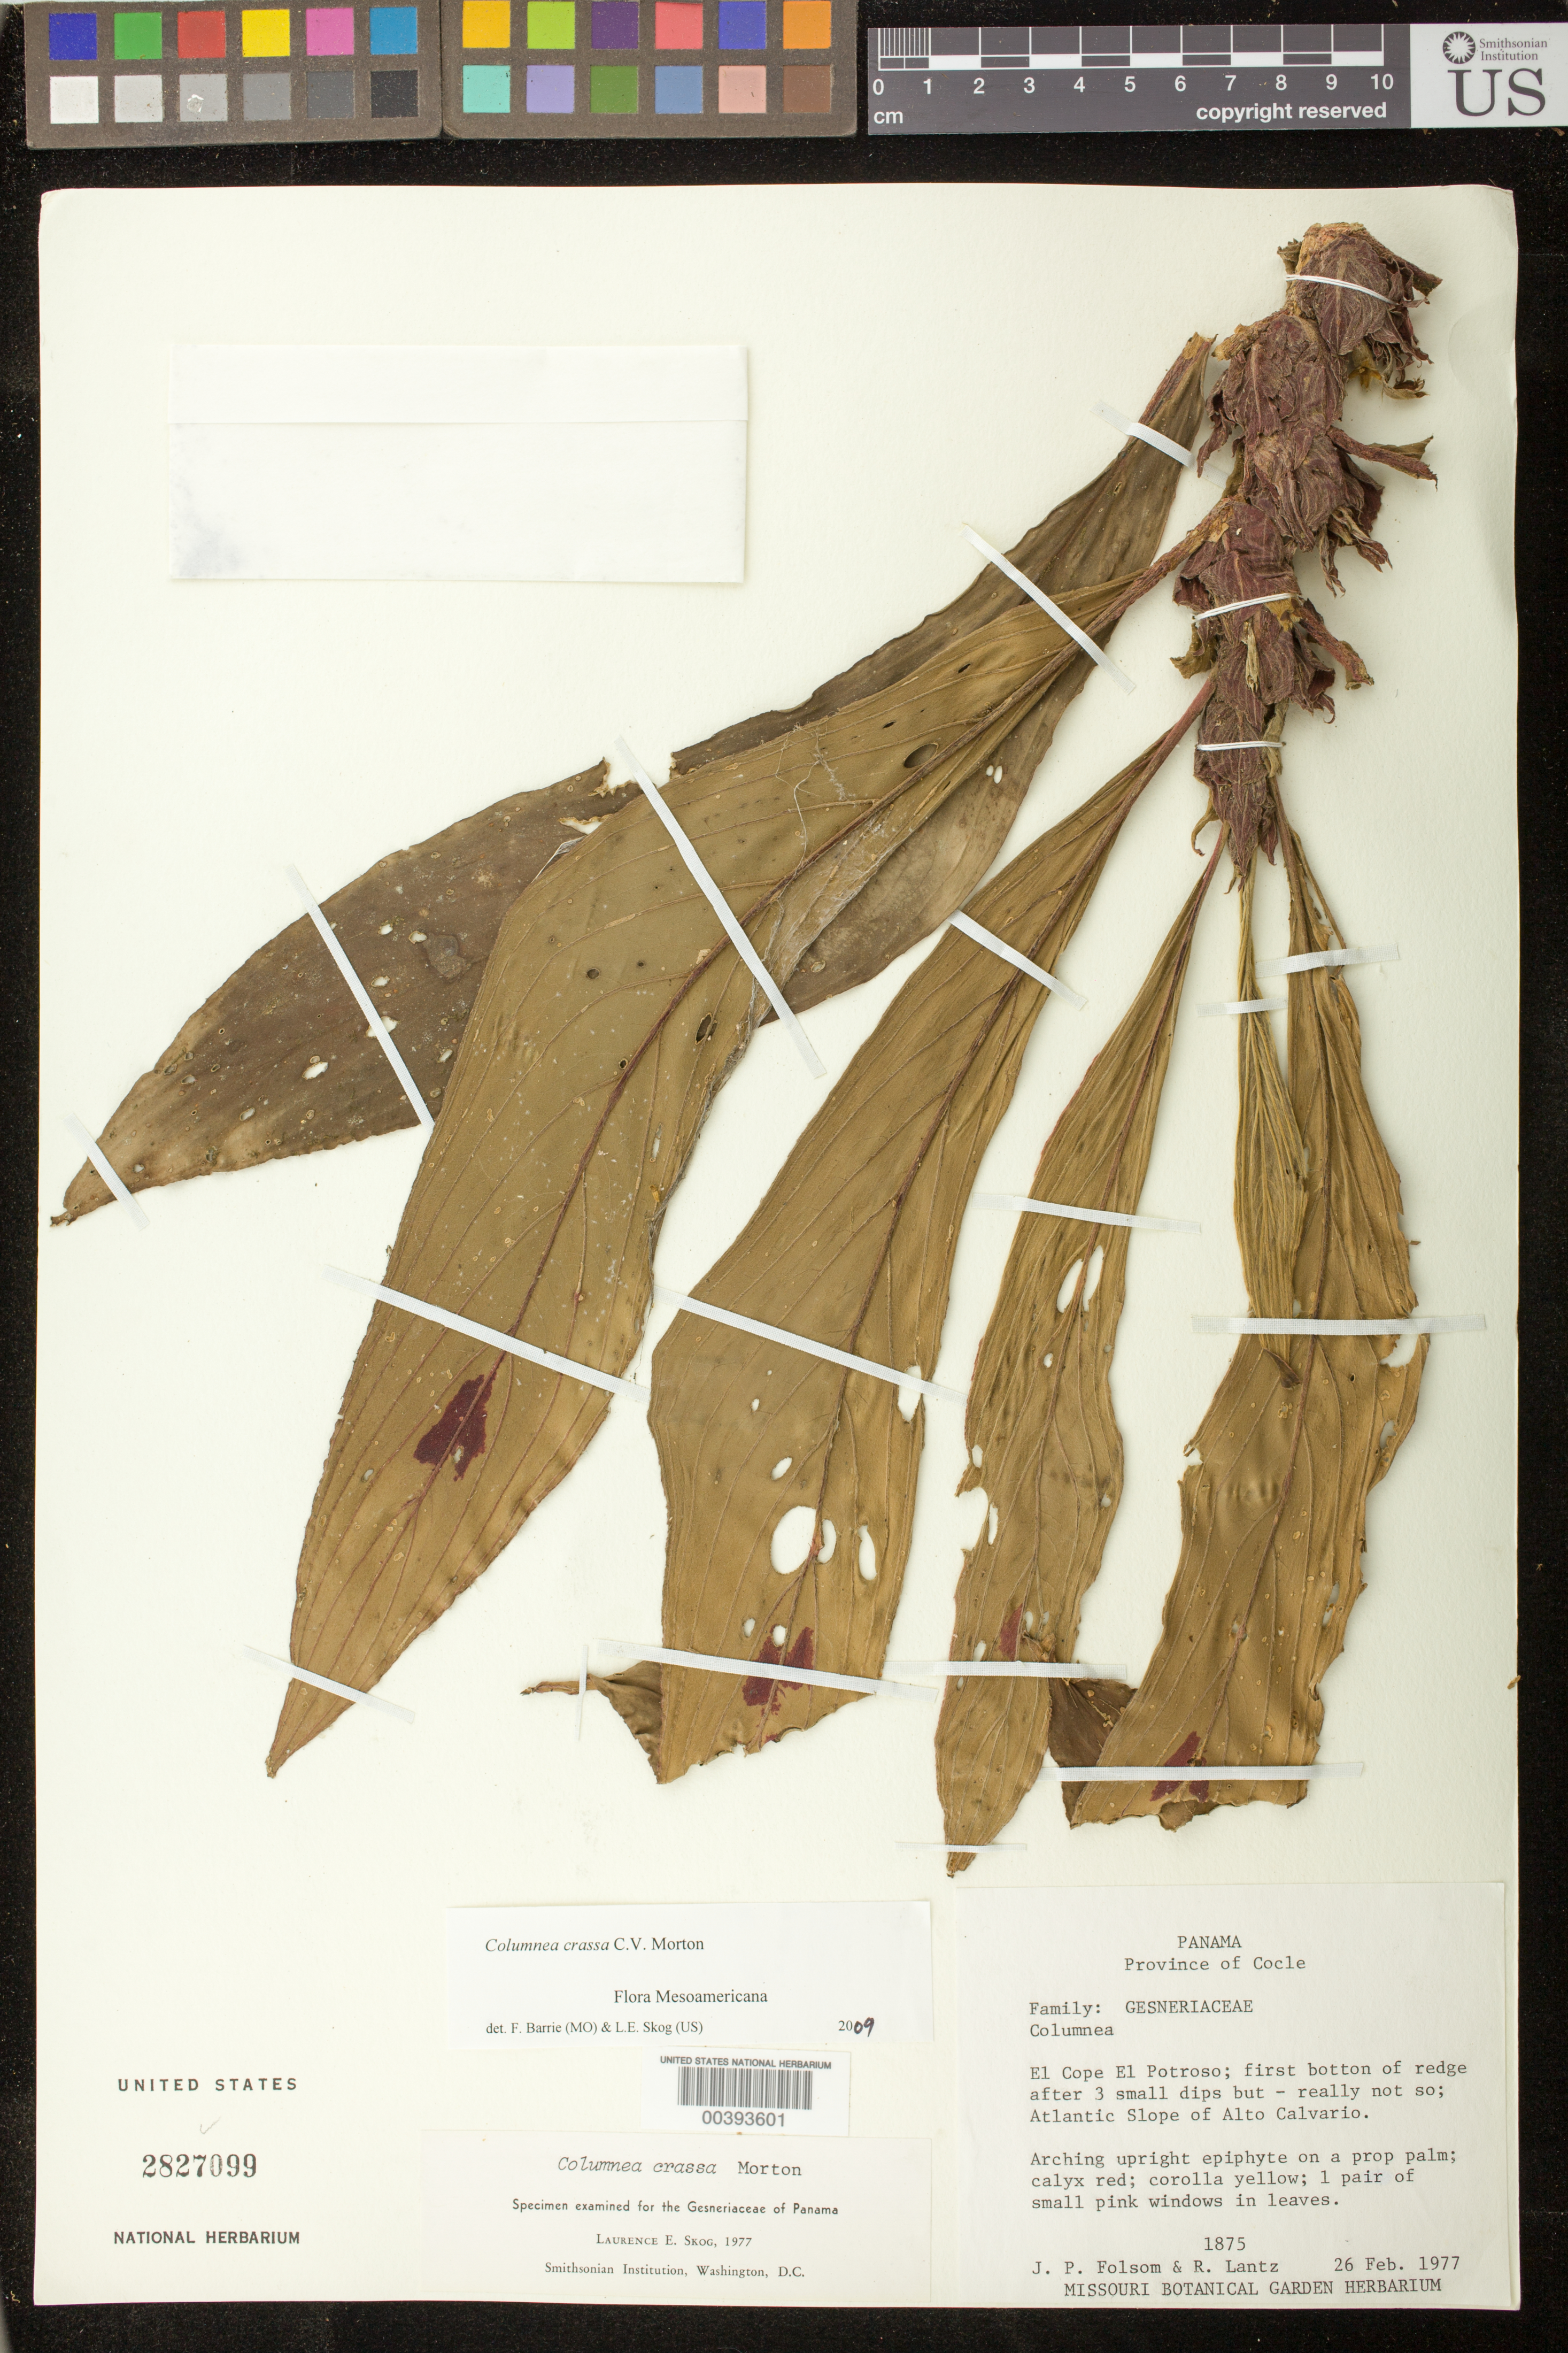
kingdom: Plantae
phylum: Tracheophyta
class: Magnoliopsida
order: Lamiales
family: Gesneriaceae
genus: Columnea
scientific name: Columnea crassa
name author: C.V. Morton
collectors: J. P. Folsom & R. Lantz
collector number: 1875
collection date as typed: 26 Feb 1977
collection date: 1977-02-26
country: Panama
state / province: Coclé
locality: El Cope El Portroso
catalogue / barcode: US 2827099